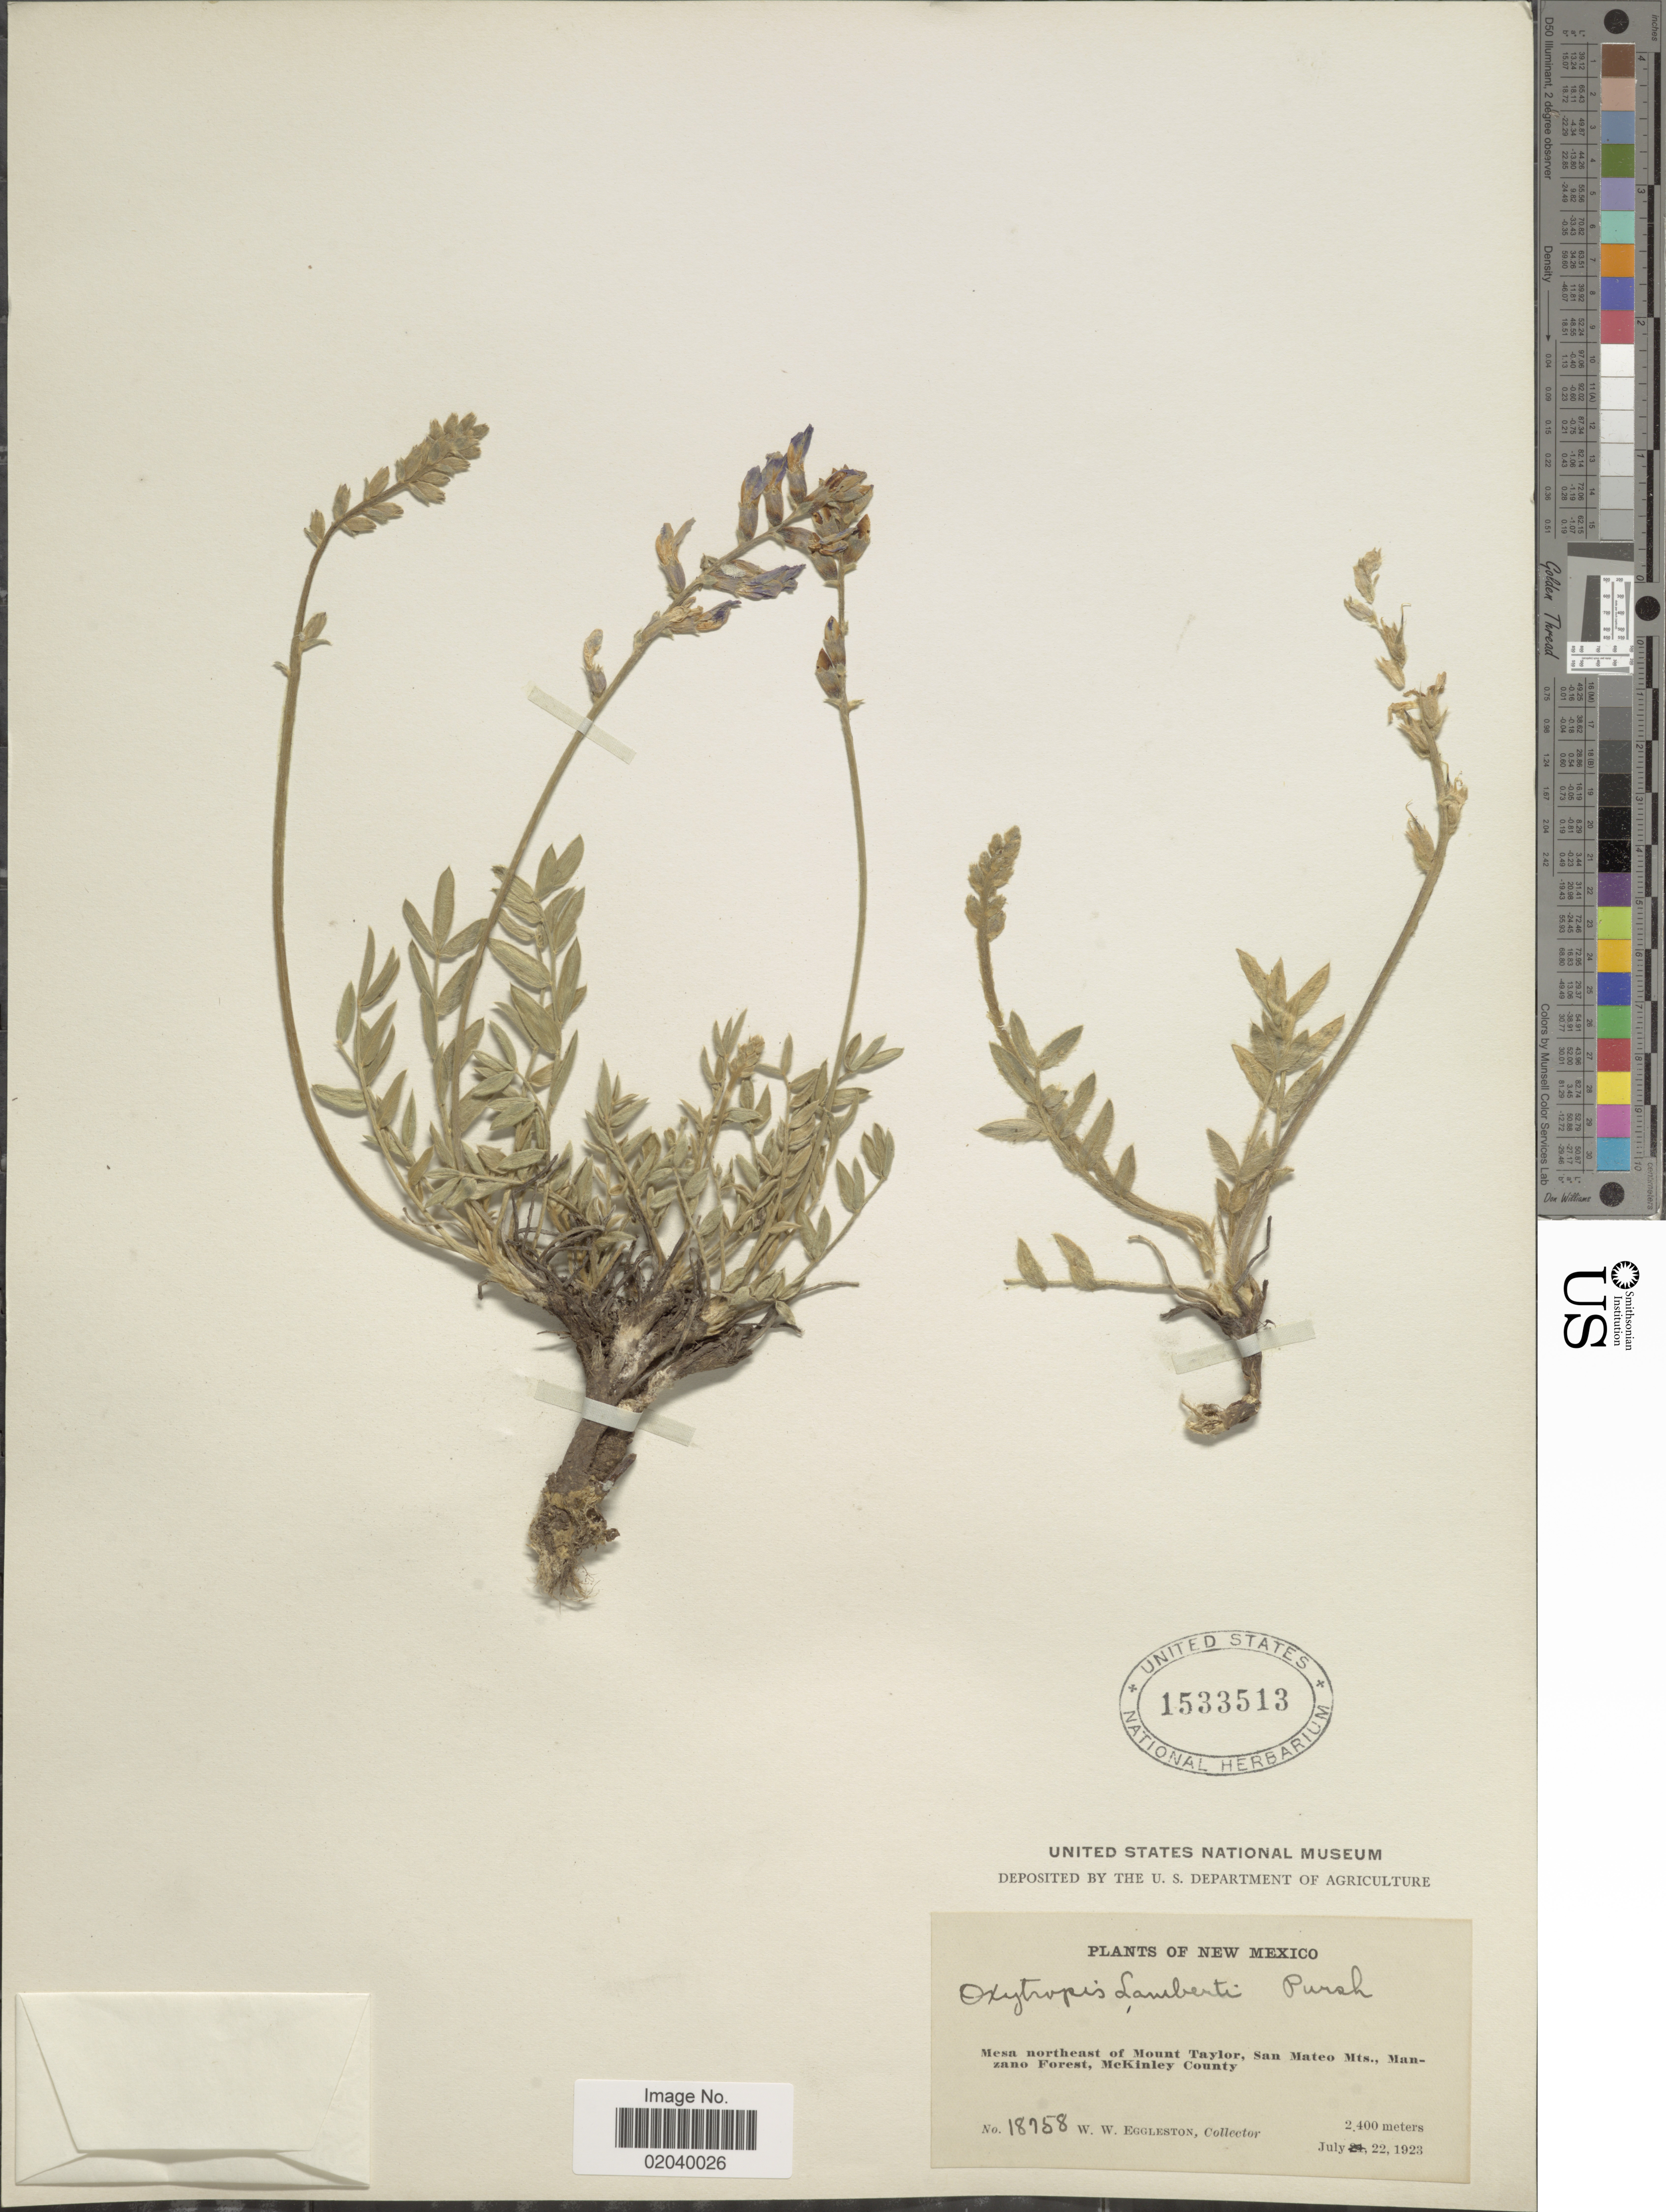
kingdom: Plantae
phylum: Tracheophyta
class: Magnoliopsida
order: Fabales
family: Fabaceae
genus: Oxytropis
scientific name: Oxytropis lambertii var. bigelovii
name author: A. Gray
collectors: W. W. Eggleston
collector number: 18758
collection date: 1923-07-22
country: United States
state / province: New Mexico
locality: Mesa northeast of Mount Taylor, San Mateo Mts., Manzano Forest, McKinley County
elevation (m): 2400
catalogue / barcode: US 1533513